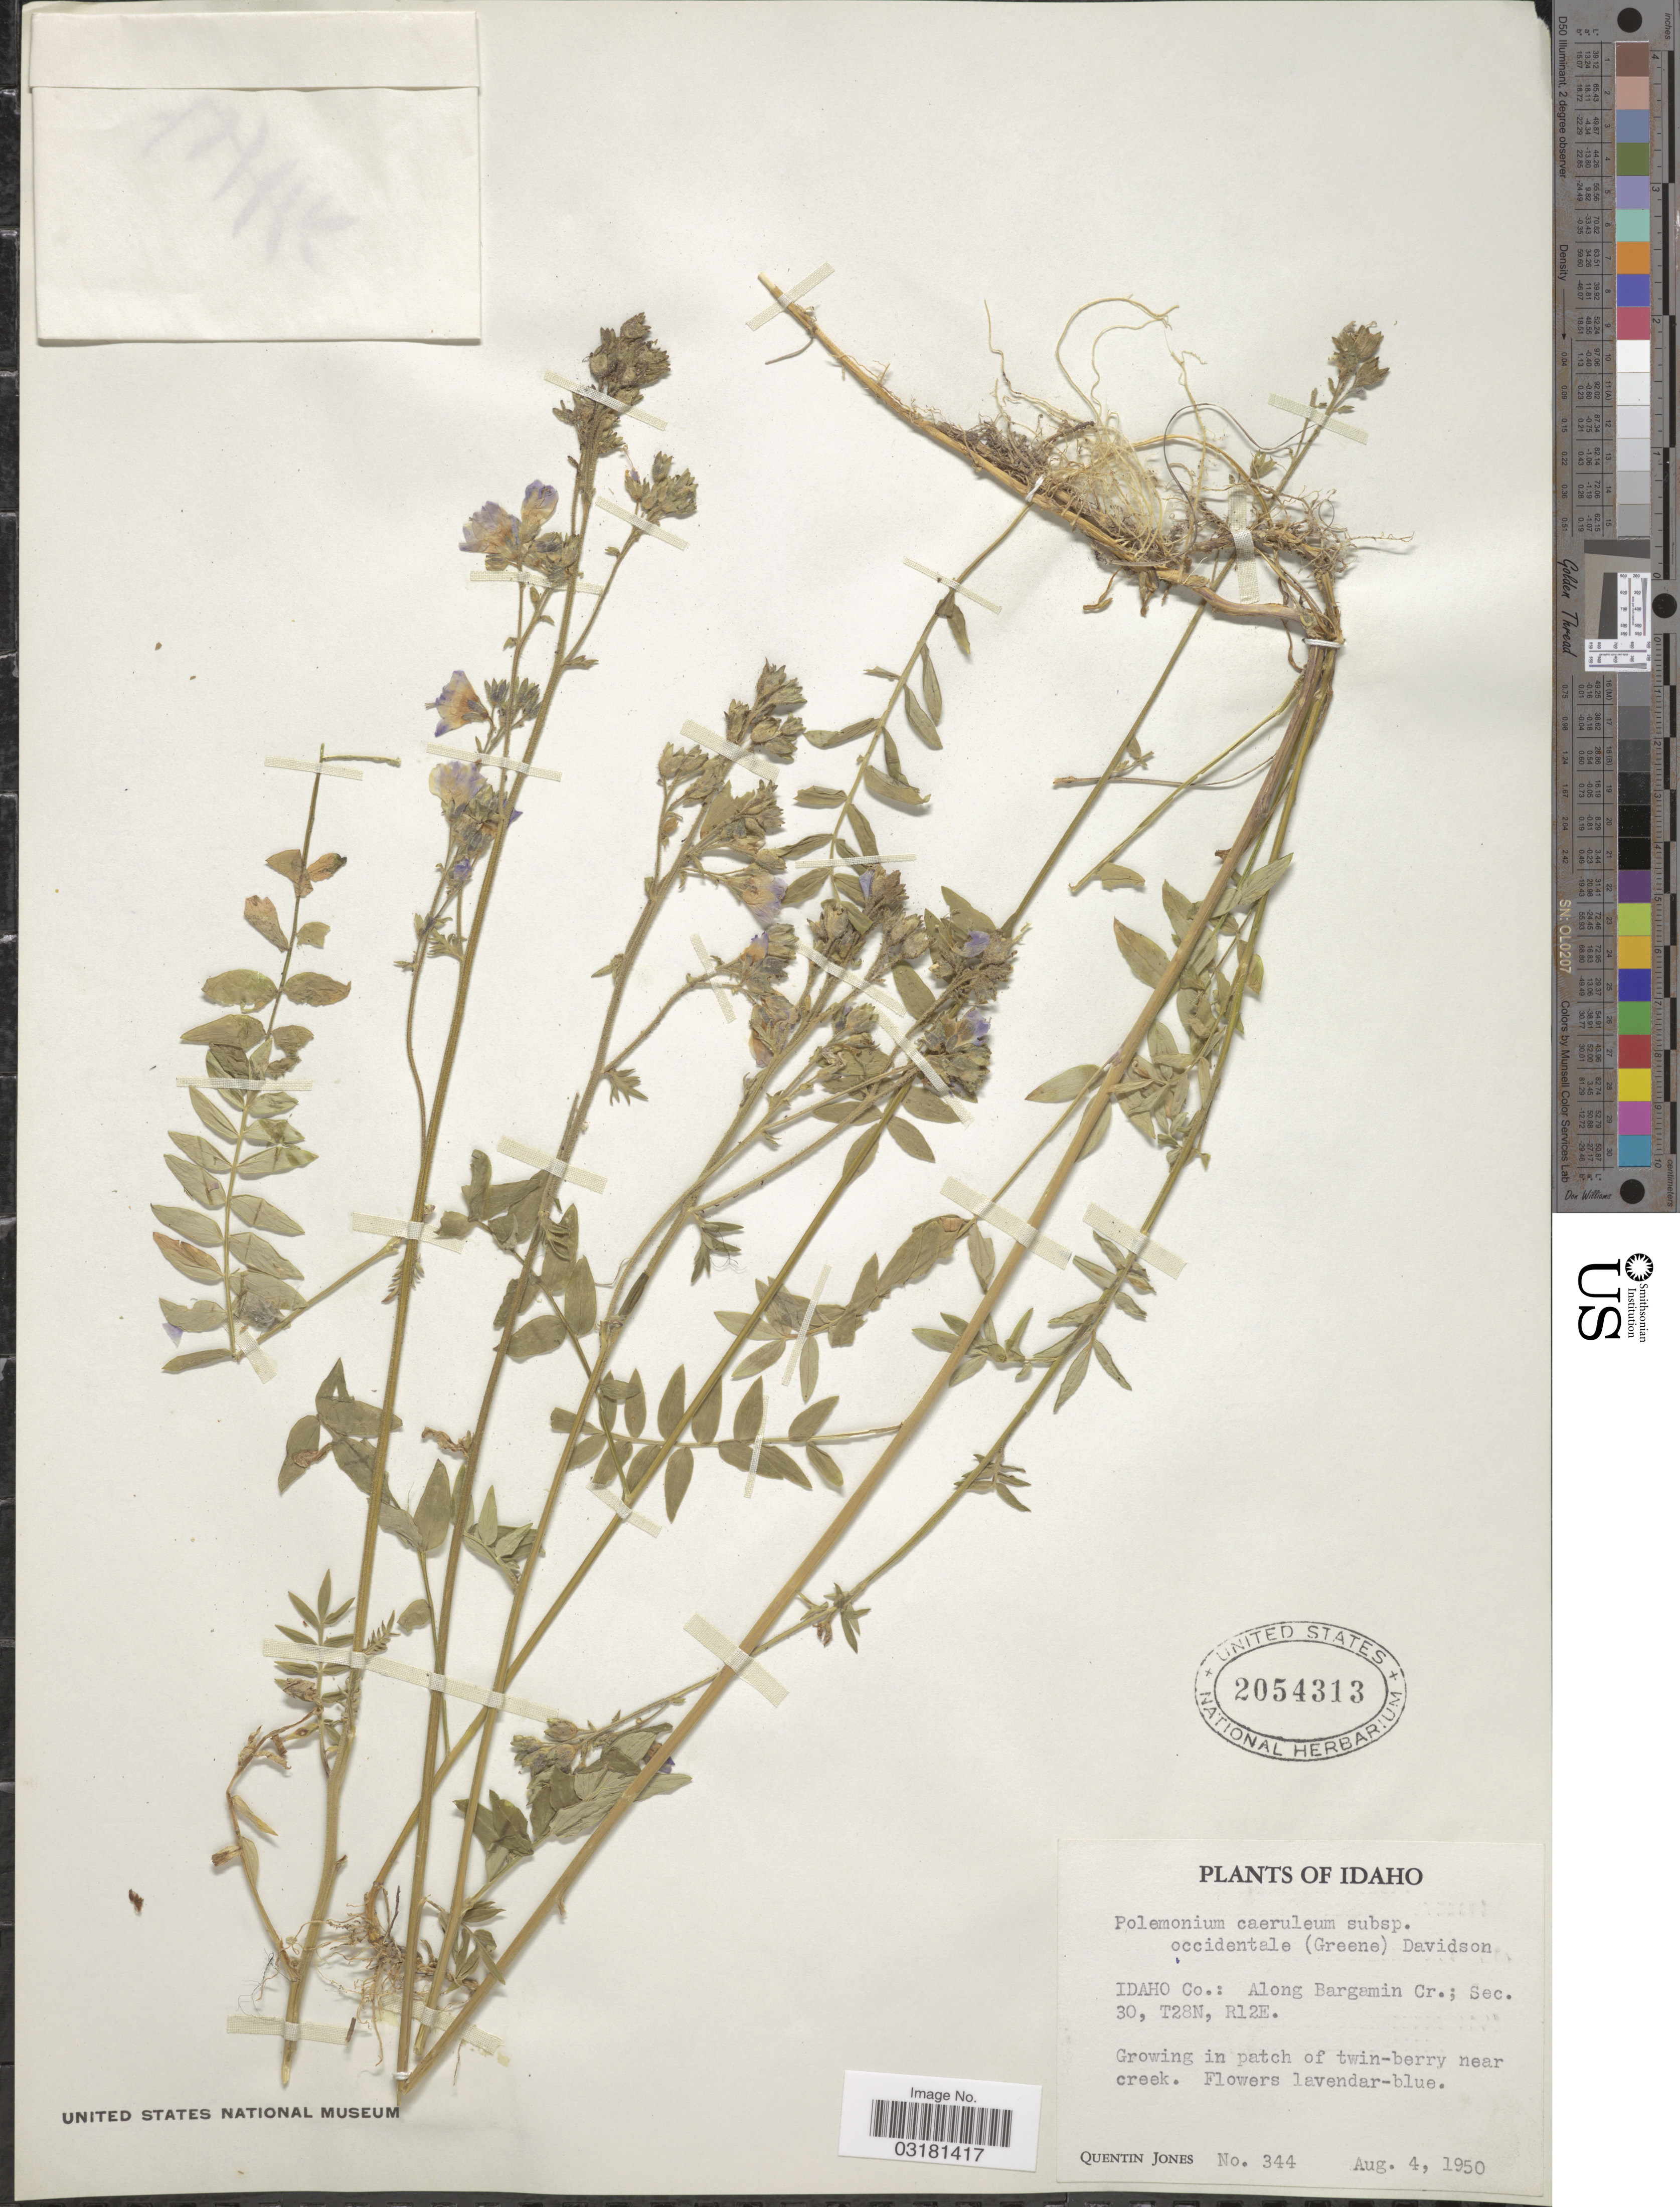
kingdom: Plantae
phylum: Tracheophyta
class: Magnoliopsida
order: Ericales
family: Polemoniaceae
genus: Polemonium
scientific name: Polemonium occidentale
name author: Greene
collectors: Q. Jones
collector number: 344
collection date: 1950-08-04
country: United States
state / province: Idaho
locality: Idaho Co.: Along Bargamin Cr.; Sec. 30, T28N, R12E.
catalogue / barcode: US 2054313